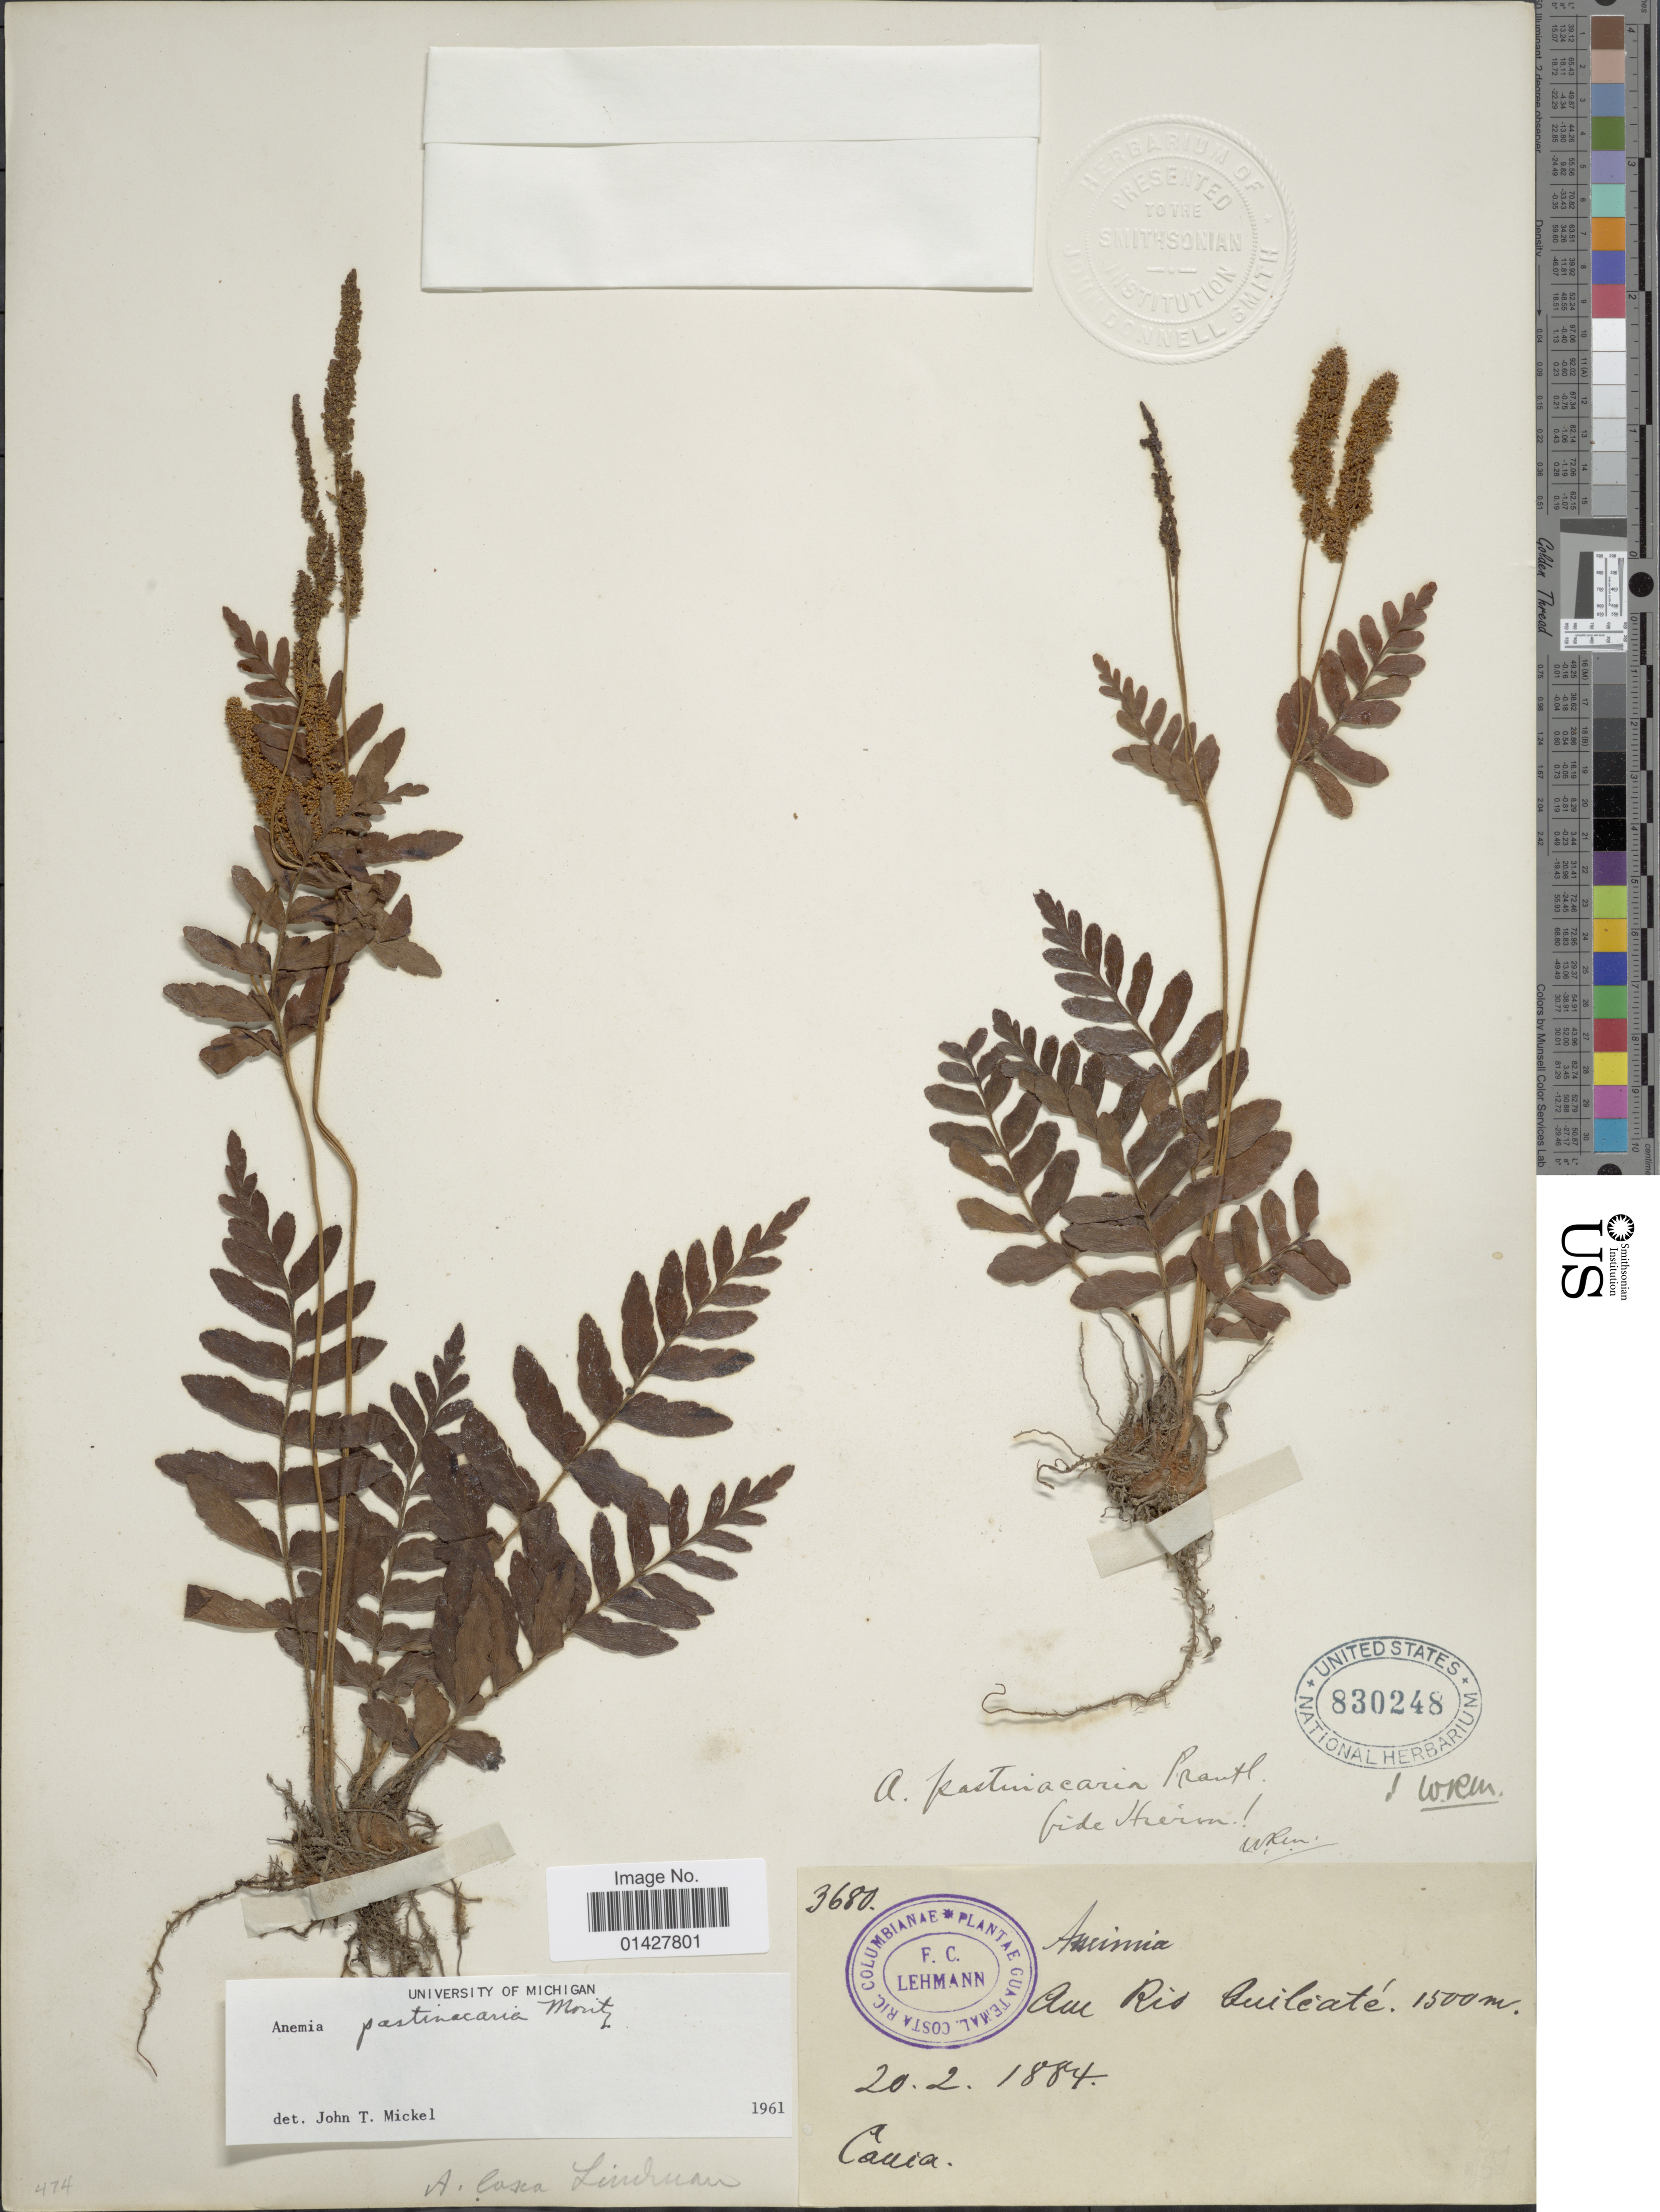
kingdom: Plantae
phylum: Tracheophyta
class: Polypodiopsida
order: Schizaeales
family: Anemiaceae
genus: Anemia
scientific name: Anemia pastinacaria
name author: Moritz ex Prantl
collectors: F. C. Lehmann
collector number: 3680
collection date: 1884-02-20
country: Colombia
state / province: Cauca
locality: Am Rio Quilcate.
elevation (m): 1500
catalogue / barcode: US 830248